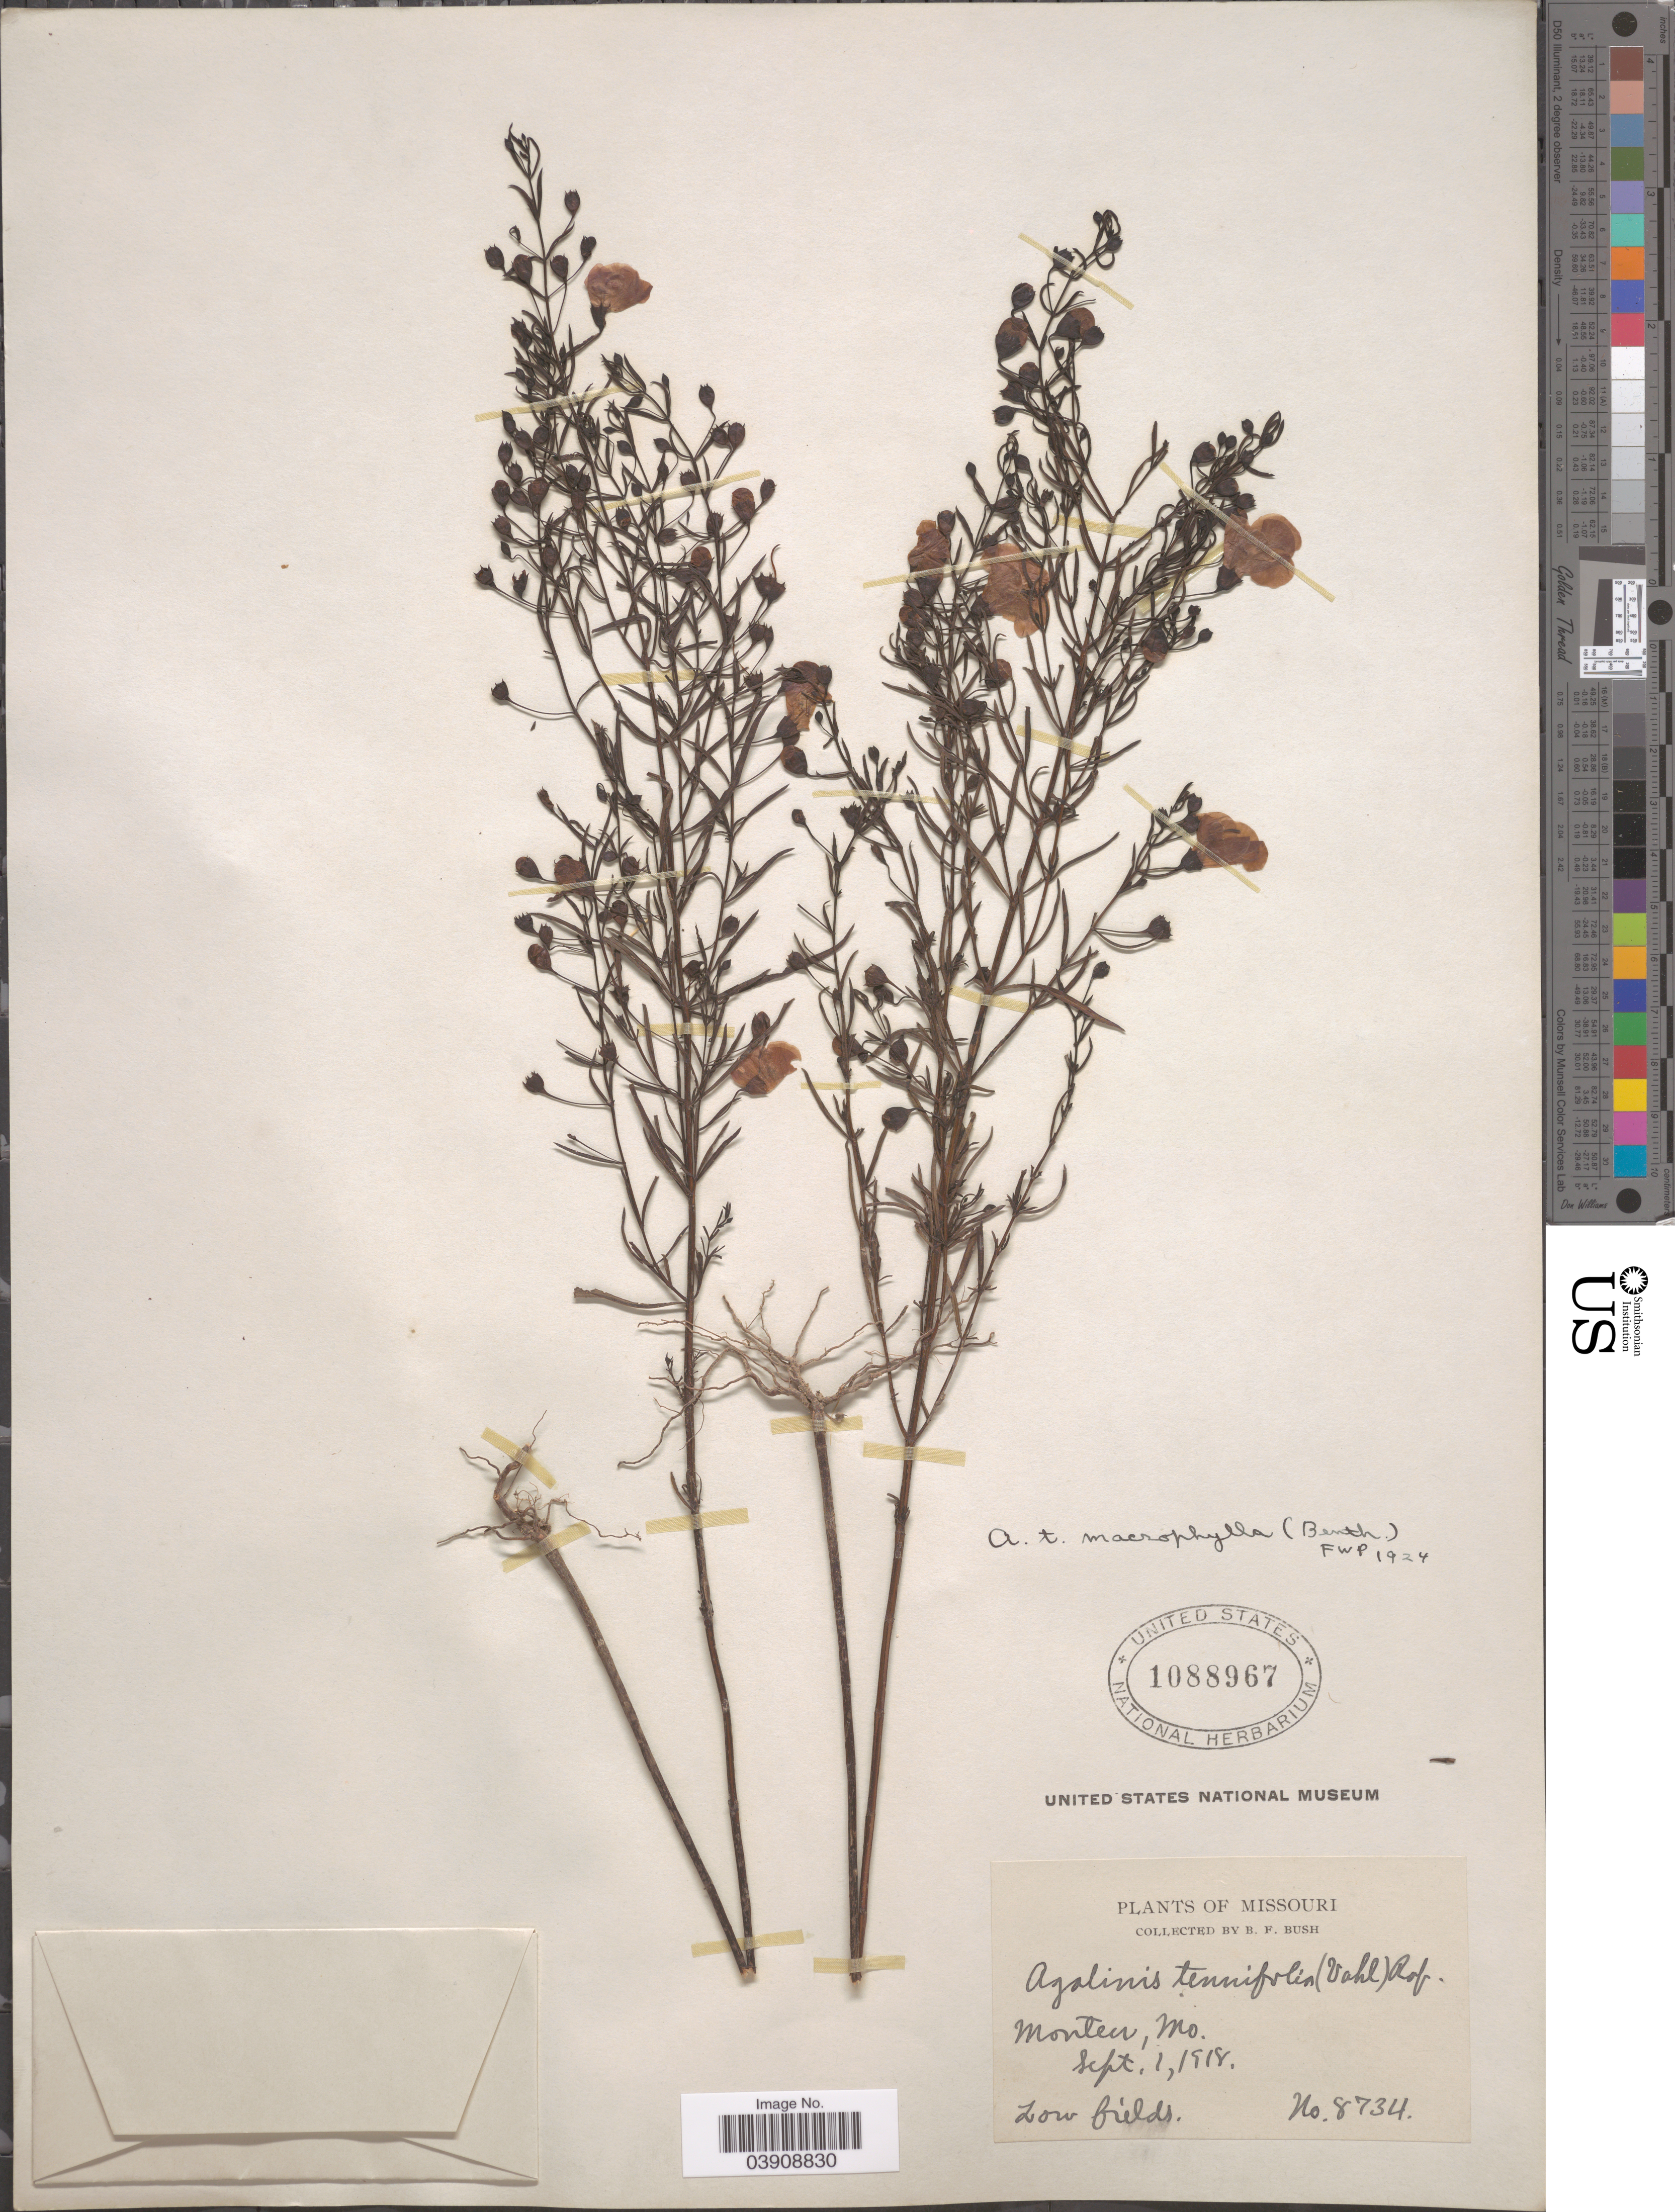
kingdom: Plantae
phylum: Tracheophyta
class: Magnoliopsida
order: Lamiales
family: Orobanchaceae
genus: Agalinis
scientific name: Agalinis tenuifolia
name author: (Vahl) Raf.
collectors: B. F. Bush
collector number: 8734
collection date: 1918-09-01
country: United States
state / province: Missouri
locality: Monteer.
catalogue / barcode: US 1088967